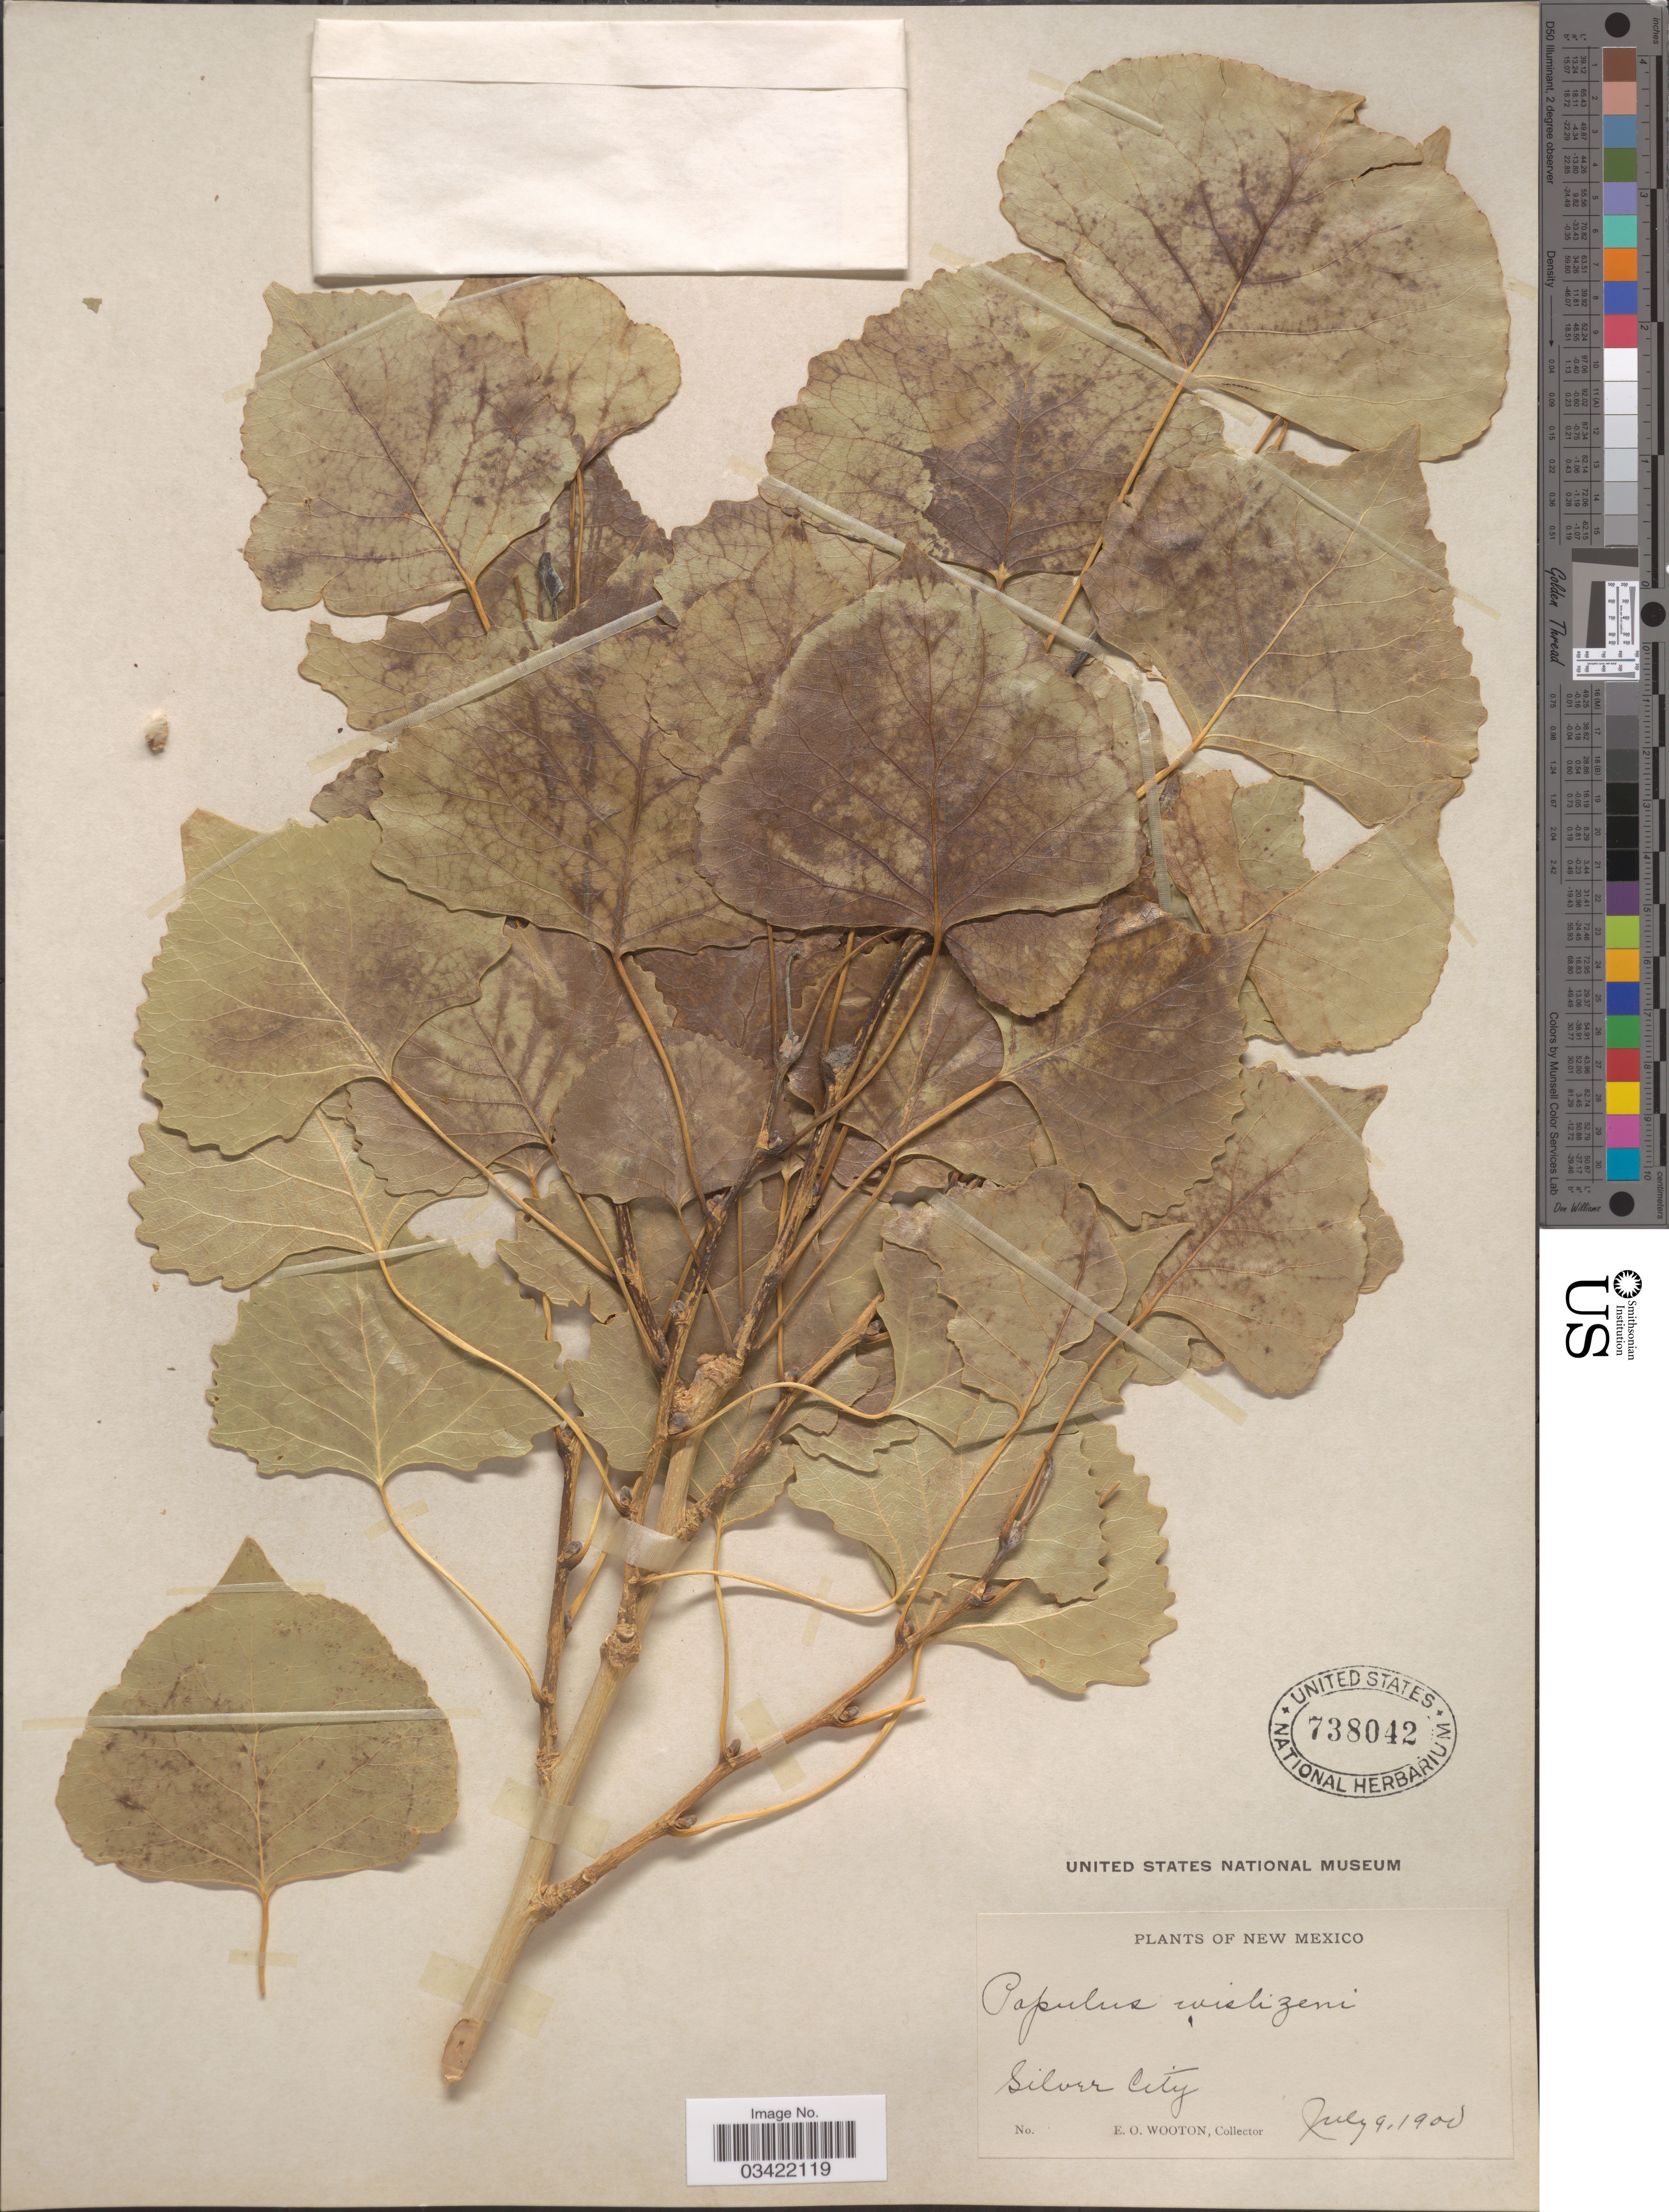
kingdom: Plantae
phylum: Tracheophyta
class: Magnoliopsida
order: Malpighiales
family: Salicaceae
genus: Populus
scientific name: Populus fremontii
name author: S. Watson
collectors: E. O. Wooton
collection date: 1900-07-09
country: United States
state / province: New Mexico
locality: Silver City.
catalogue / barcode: US 738042